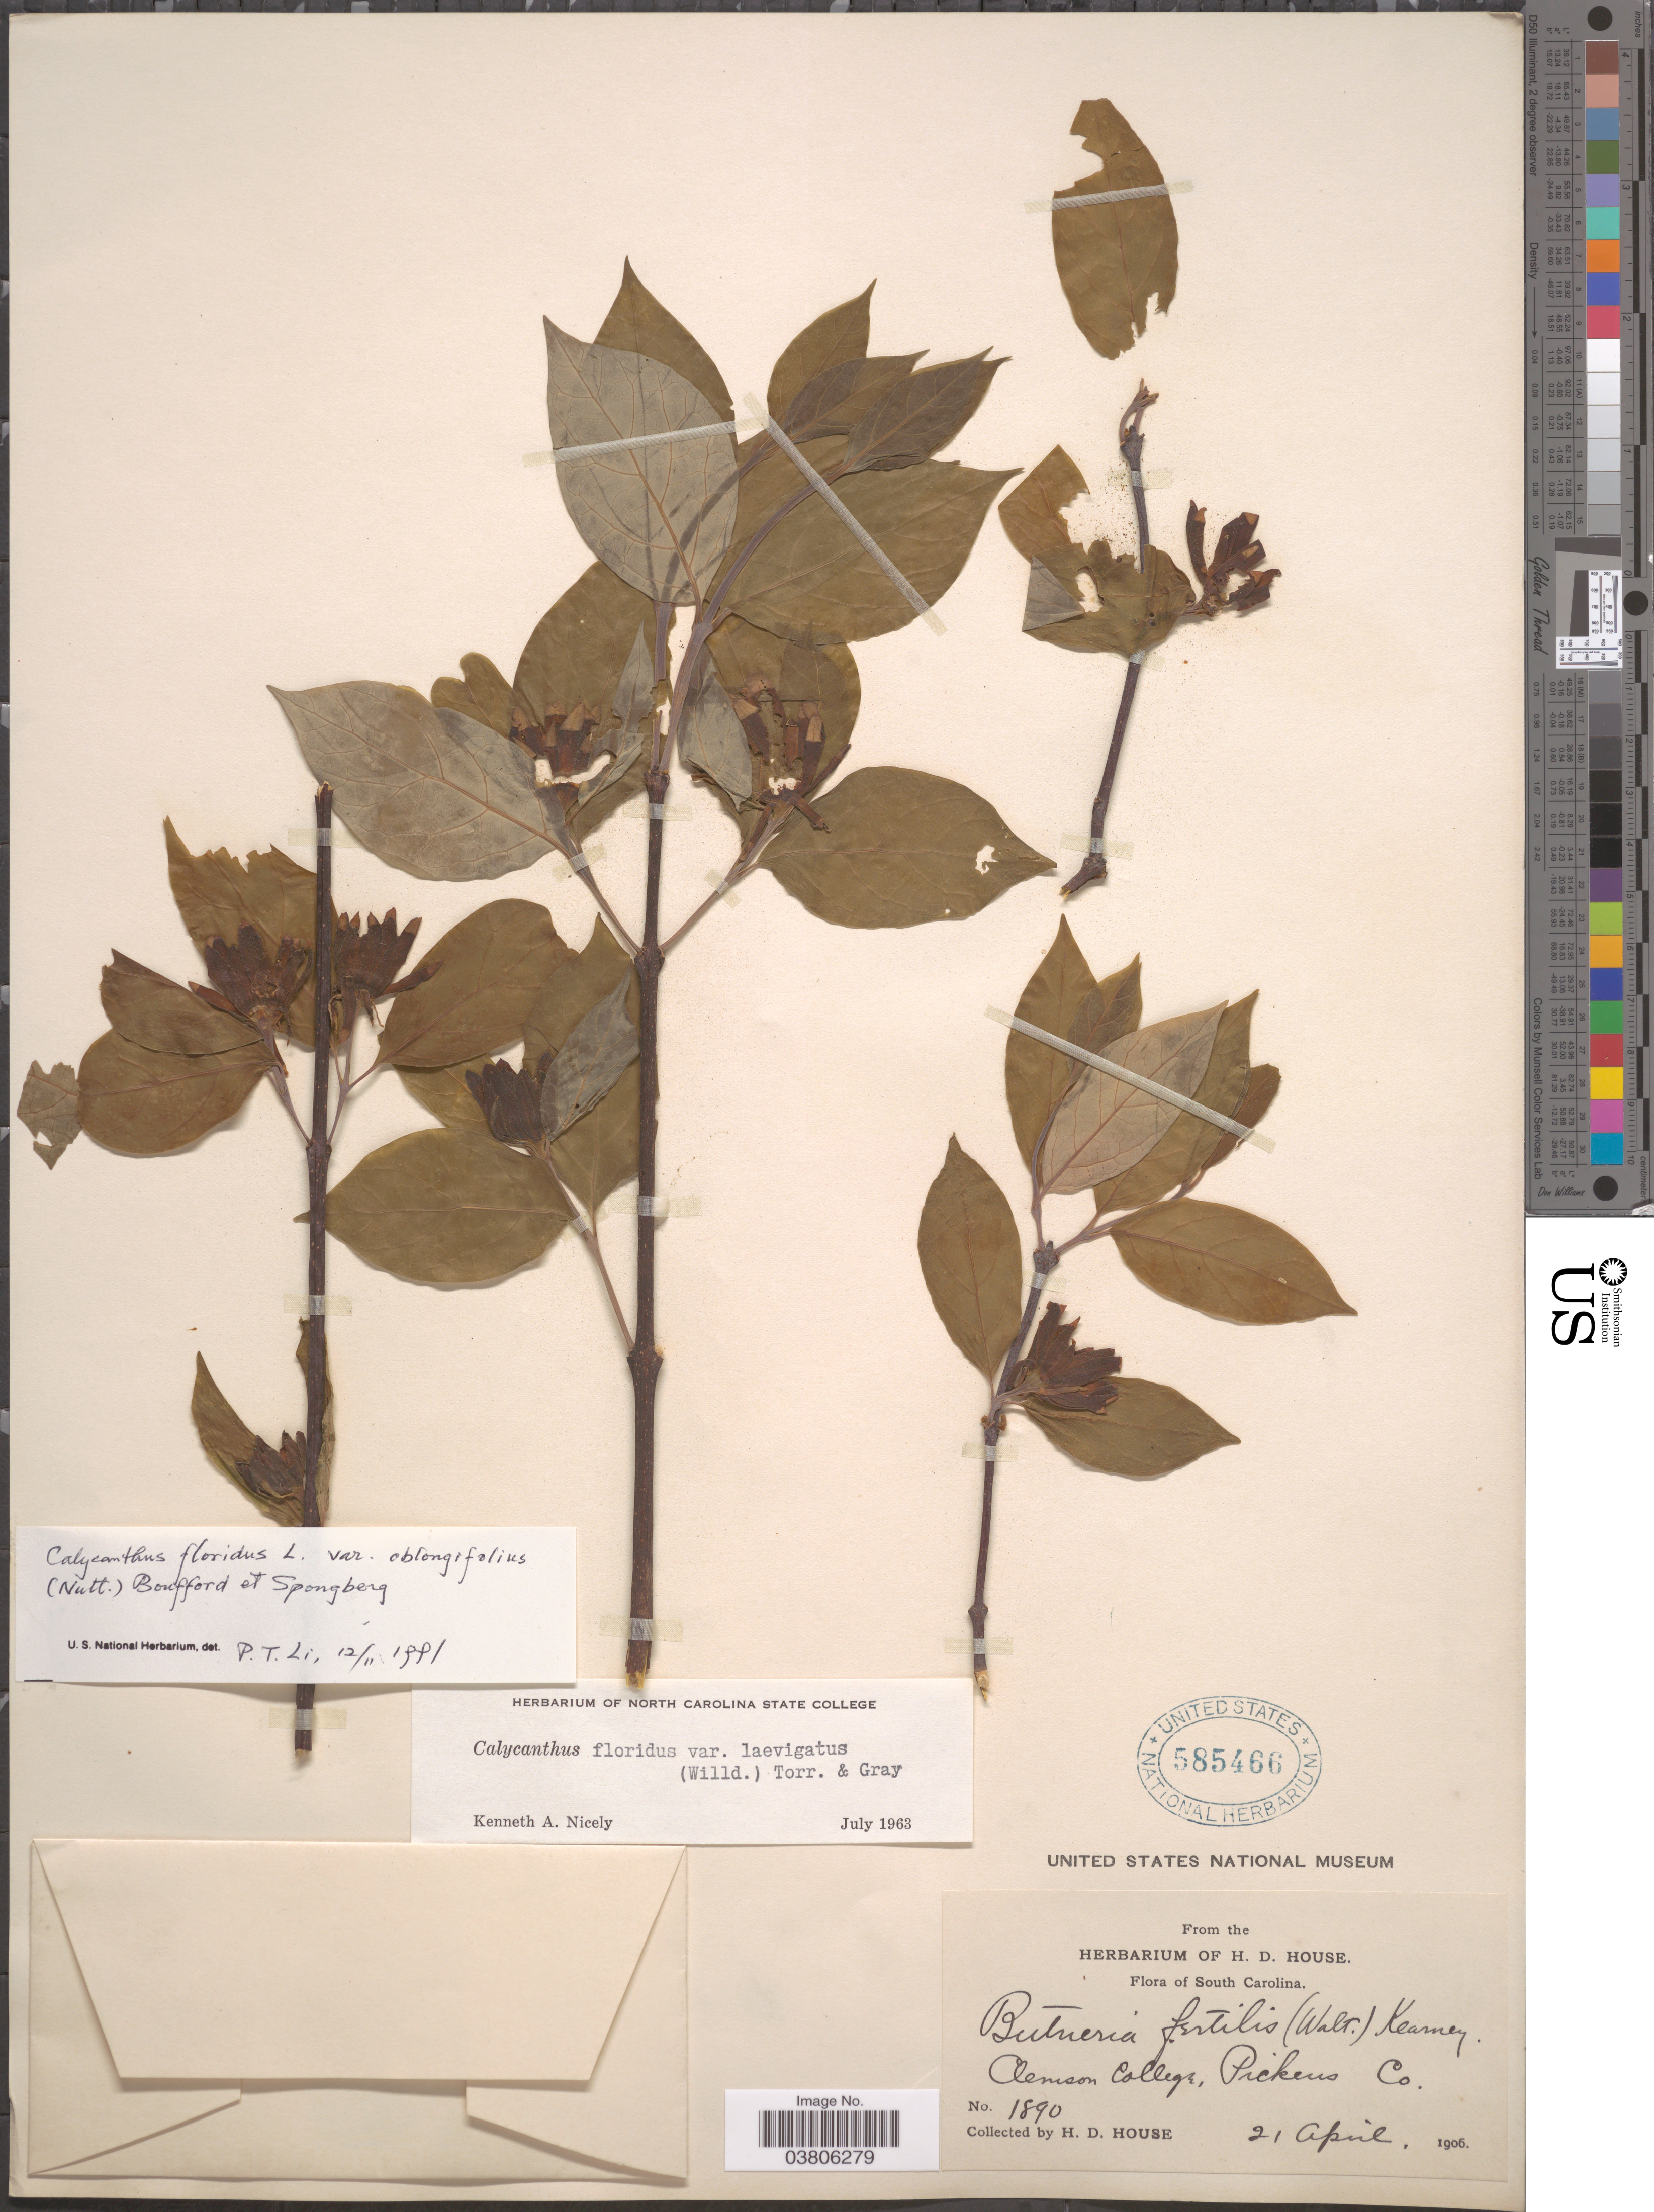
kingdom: Plantae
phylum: Tracheophyta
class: Magnoliopsida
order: Laurales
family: Calycanthaceae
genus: Calycanthus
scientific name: Calycanthus floridus var. laevigatus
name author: (Willd.) Torr. & A. Gray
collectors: H. D. House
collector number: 1890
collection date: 1906-04-21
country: United States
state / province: South Carolina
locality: Clemson College, Pickens Co.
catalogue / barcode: US 585466